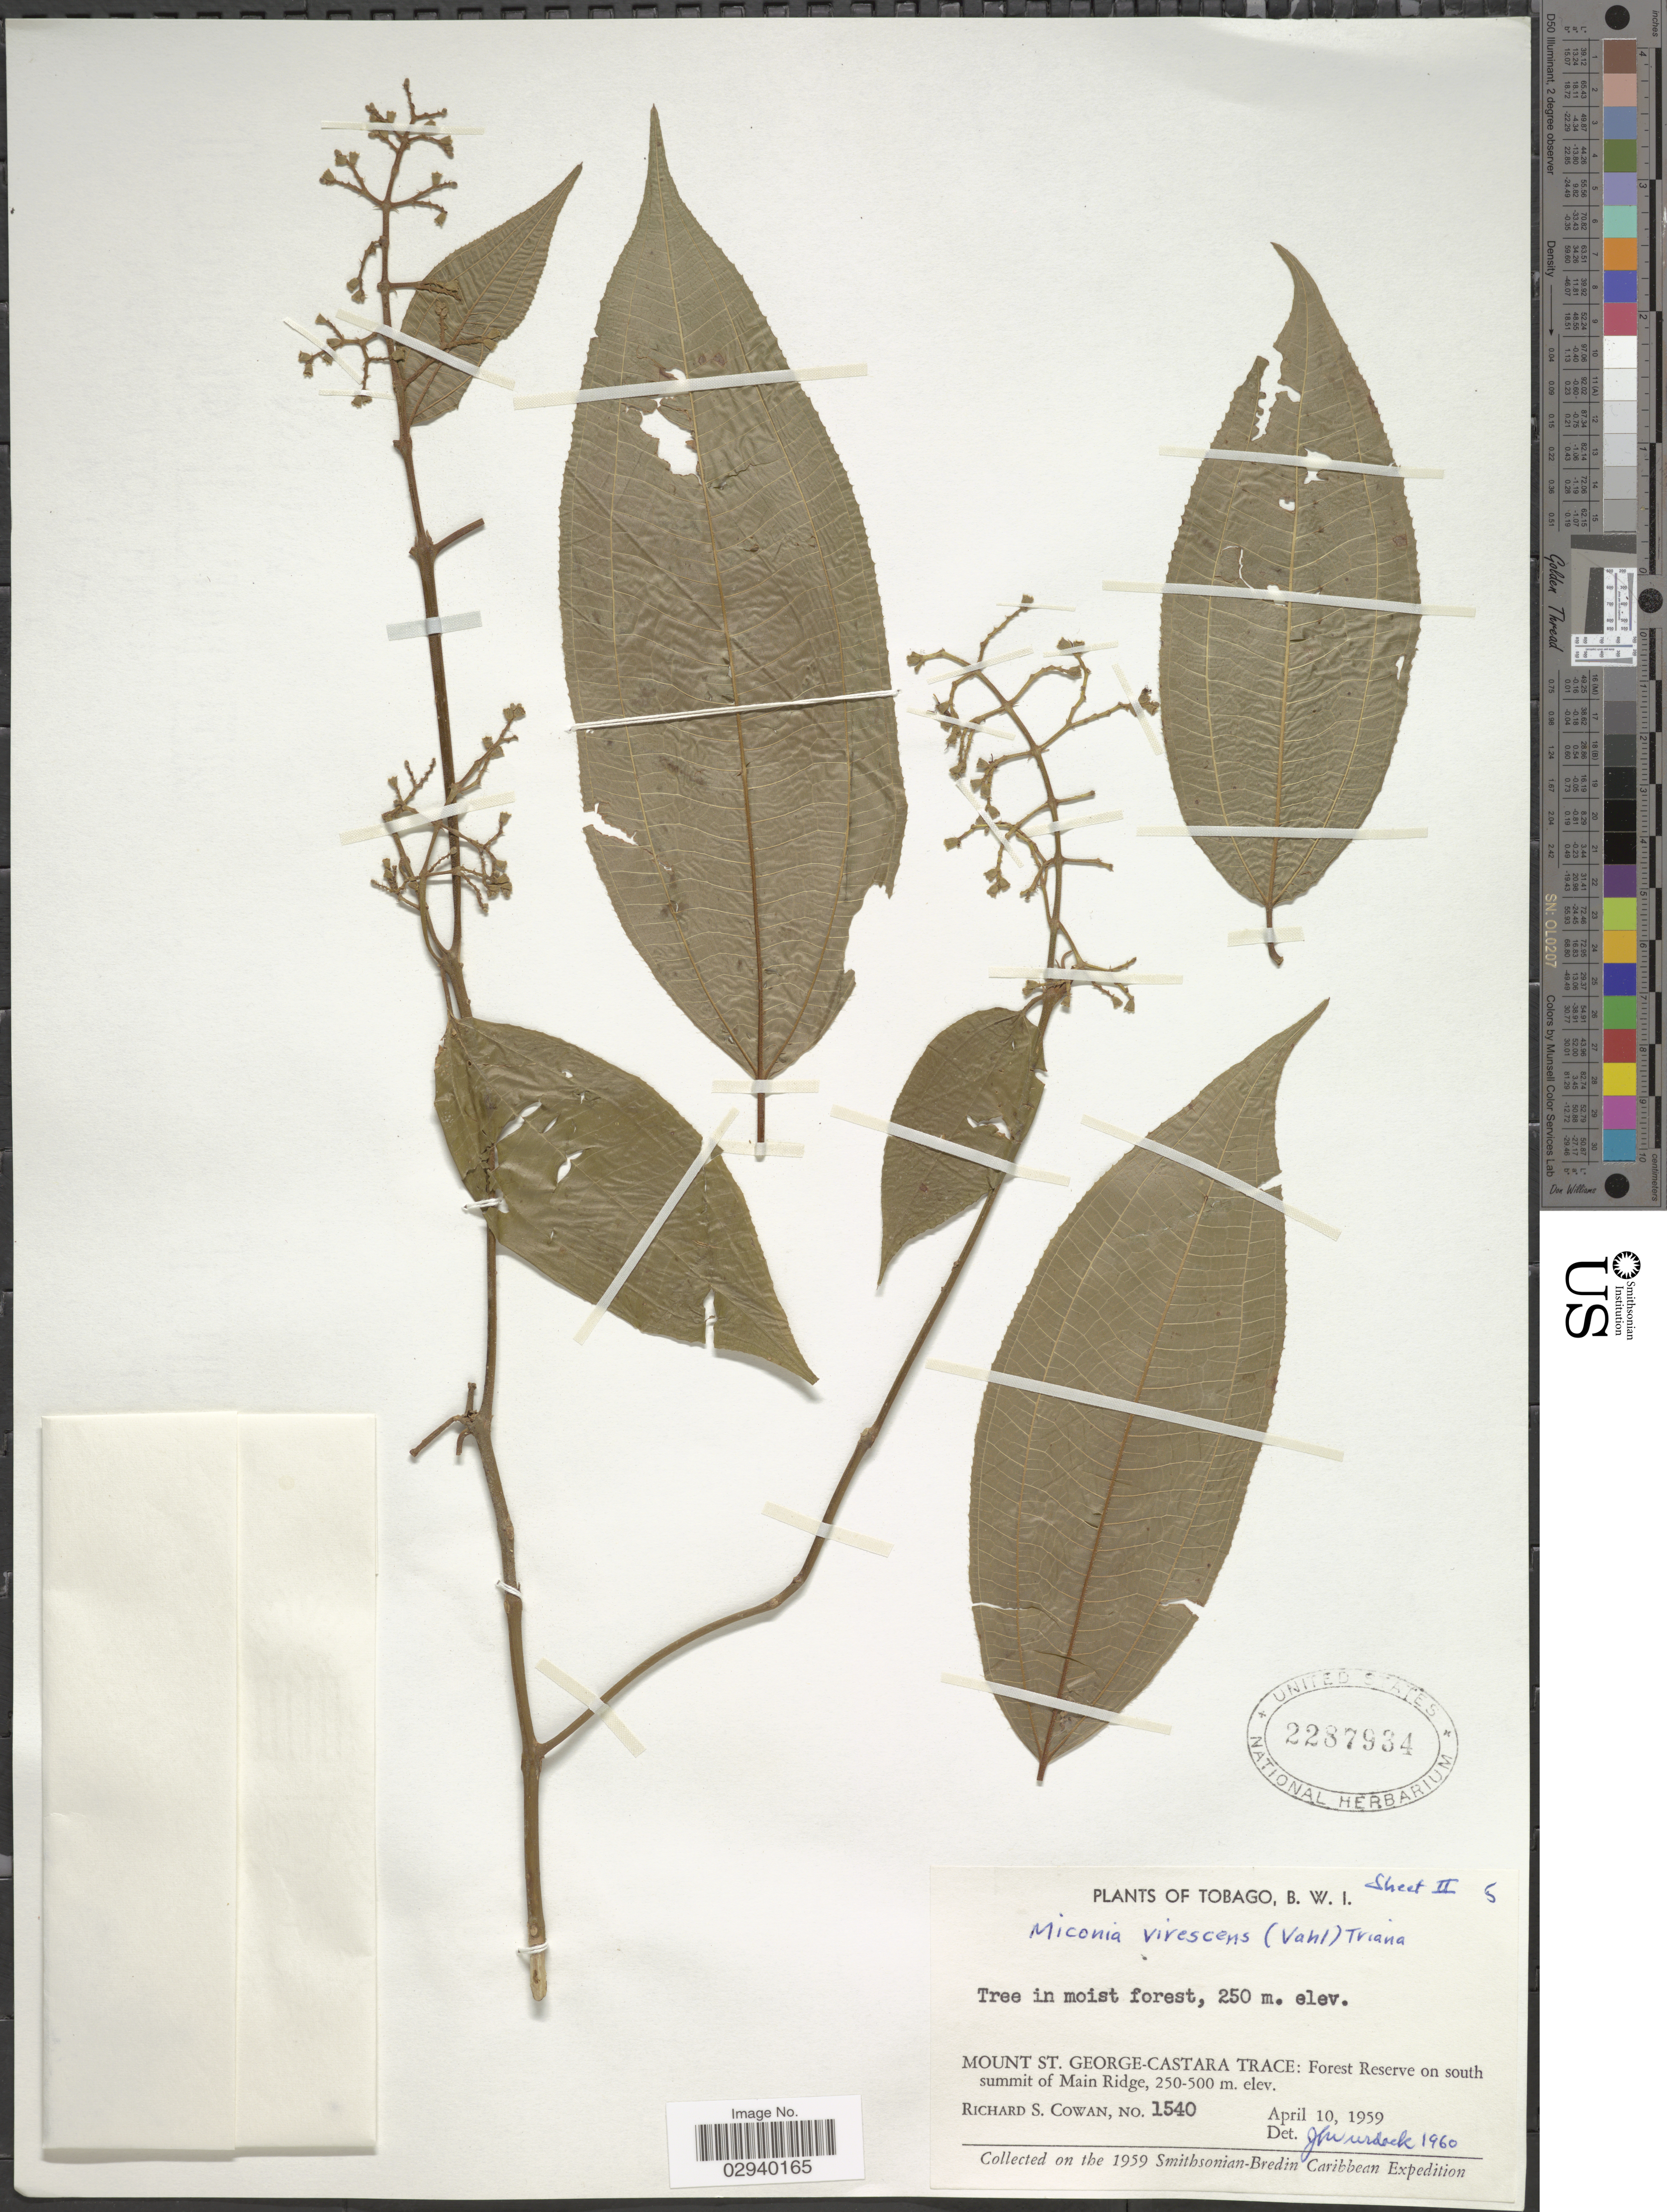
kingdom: Plantae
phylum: Tracheophyta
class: Magnoliopsida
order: Myrtales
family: Melastomataceae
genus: Miconia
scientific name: Miconia laevigata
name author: (L.) D. Don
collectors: R. S. Cowan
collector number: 1540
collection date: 1959-04-10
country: Trinidad and Tobago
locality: Tobago, B.W.I. Mount St. George-Castara Trace: Forest Reserve on south summit of Main Ridge.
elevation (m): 250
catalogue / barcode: US 2287934